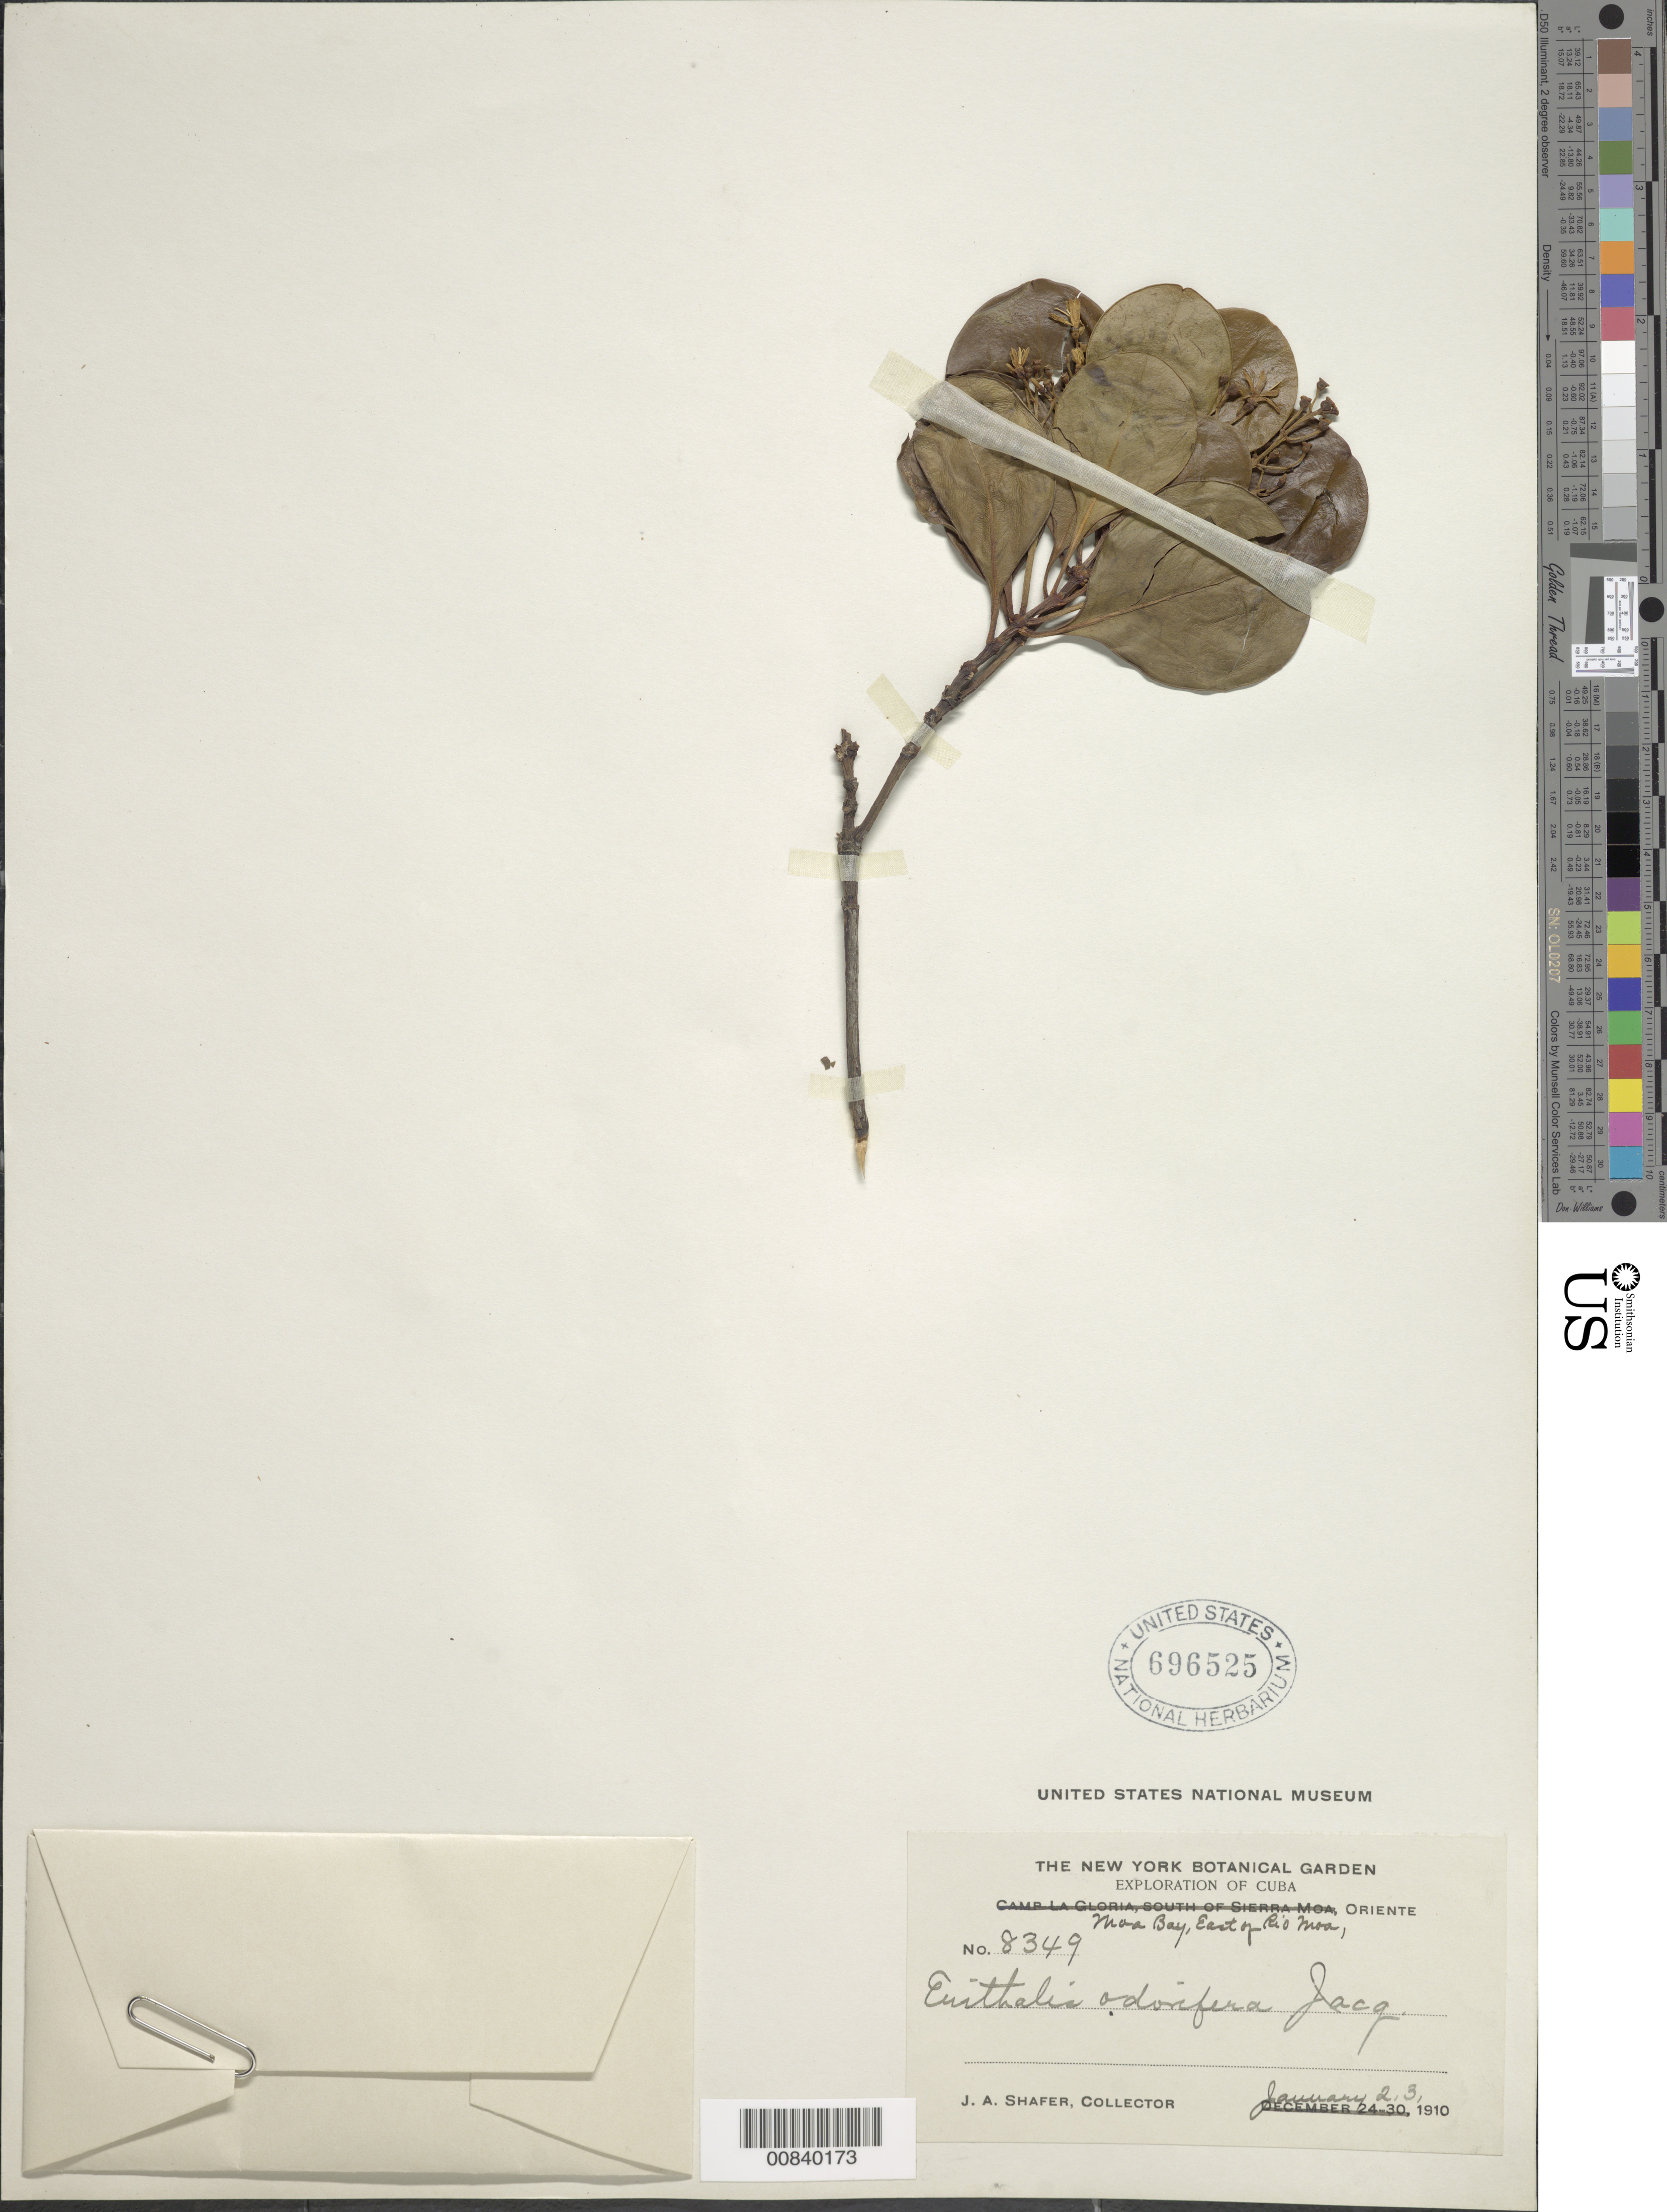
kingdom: Plantae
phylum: Tracheophyta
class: Magnoliopsida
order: Gentianales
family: Rubiaceae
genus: Erithalis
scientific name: Erithalis fruticosa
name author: L.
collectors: J. A. Shafer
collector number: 8349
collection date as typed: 02 Jan 1910 to 03 Jan 1910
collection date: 1910-01-02/1910-01-03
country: Cuba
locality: Moa Bay, East of Rio Moa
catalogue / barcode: US 696525